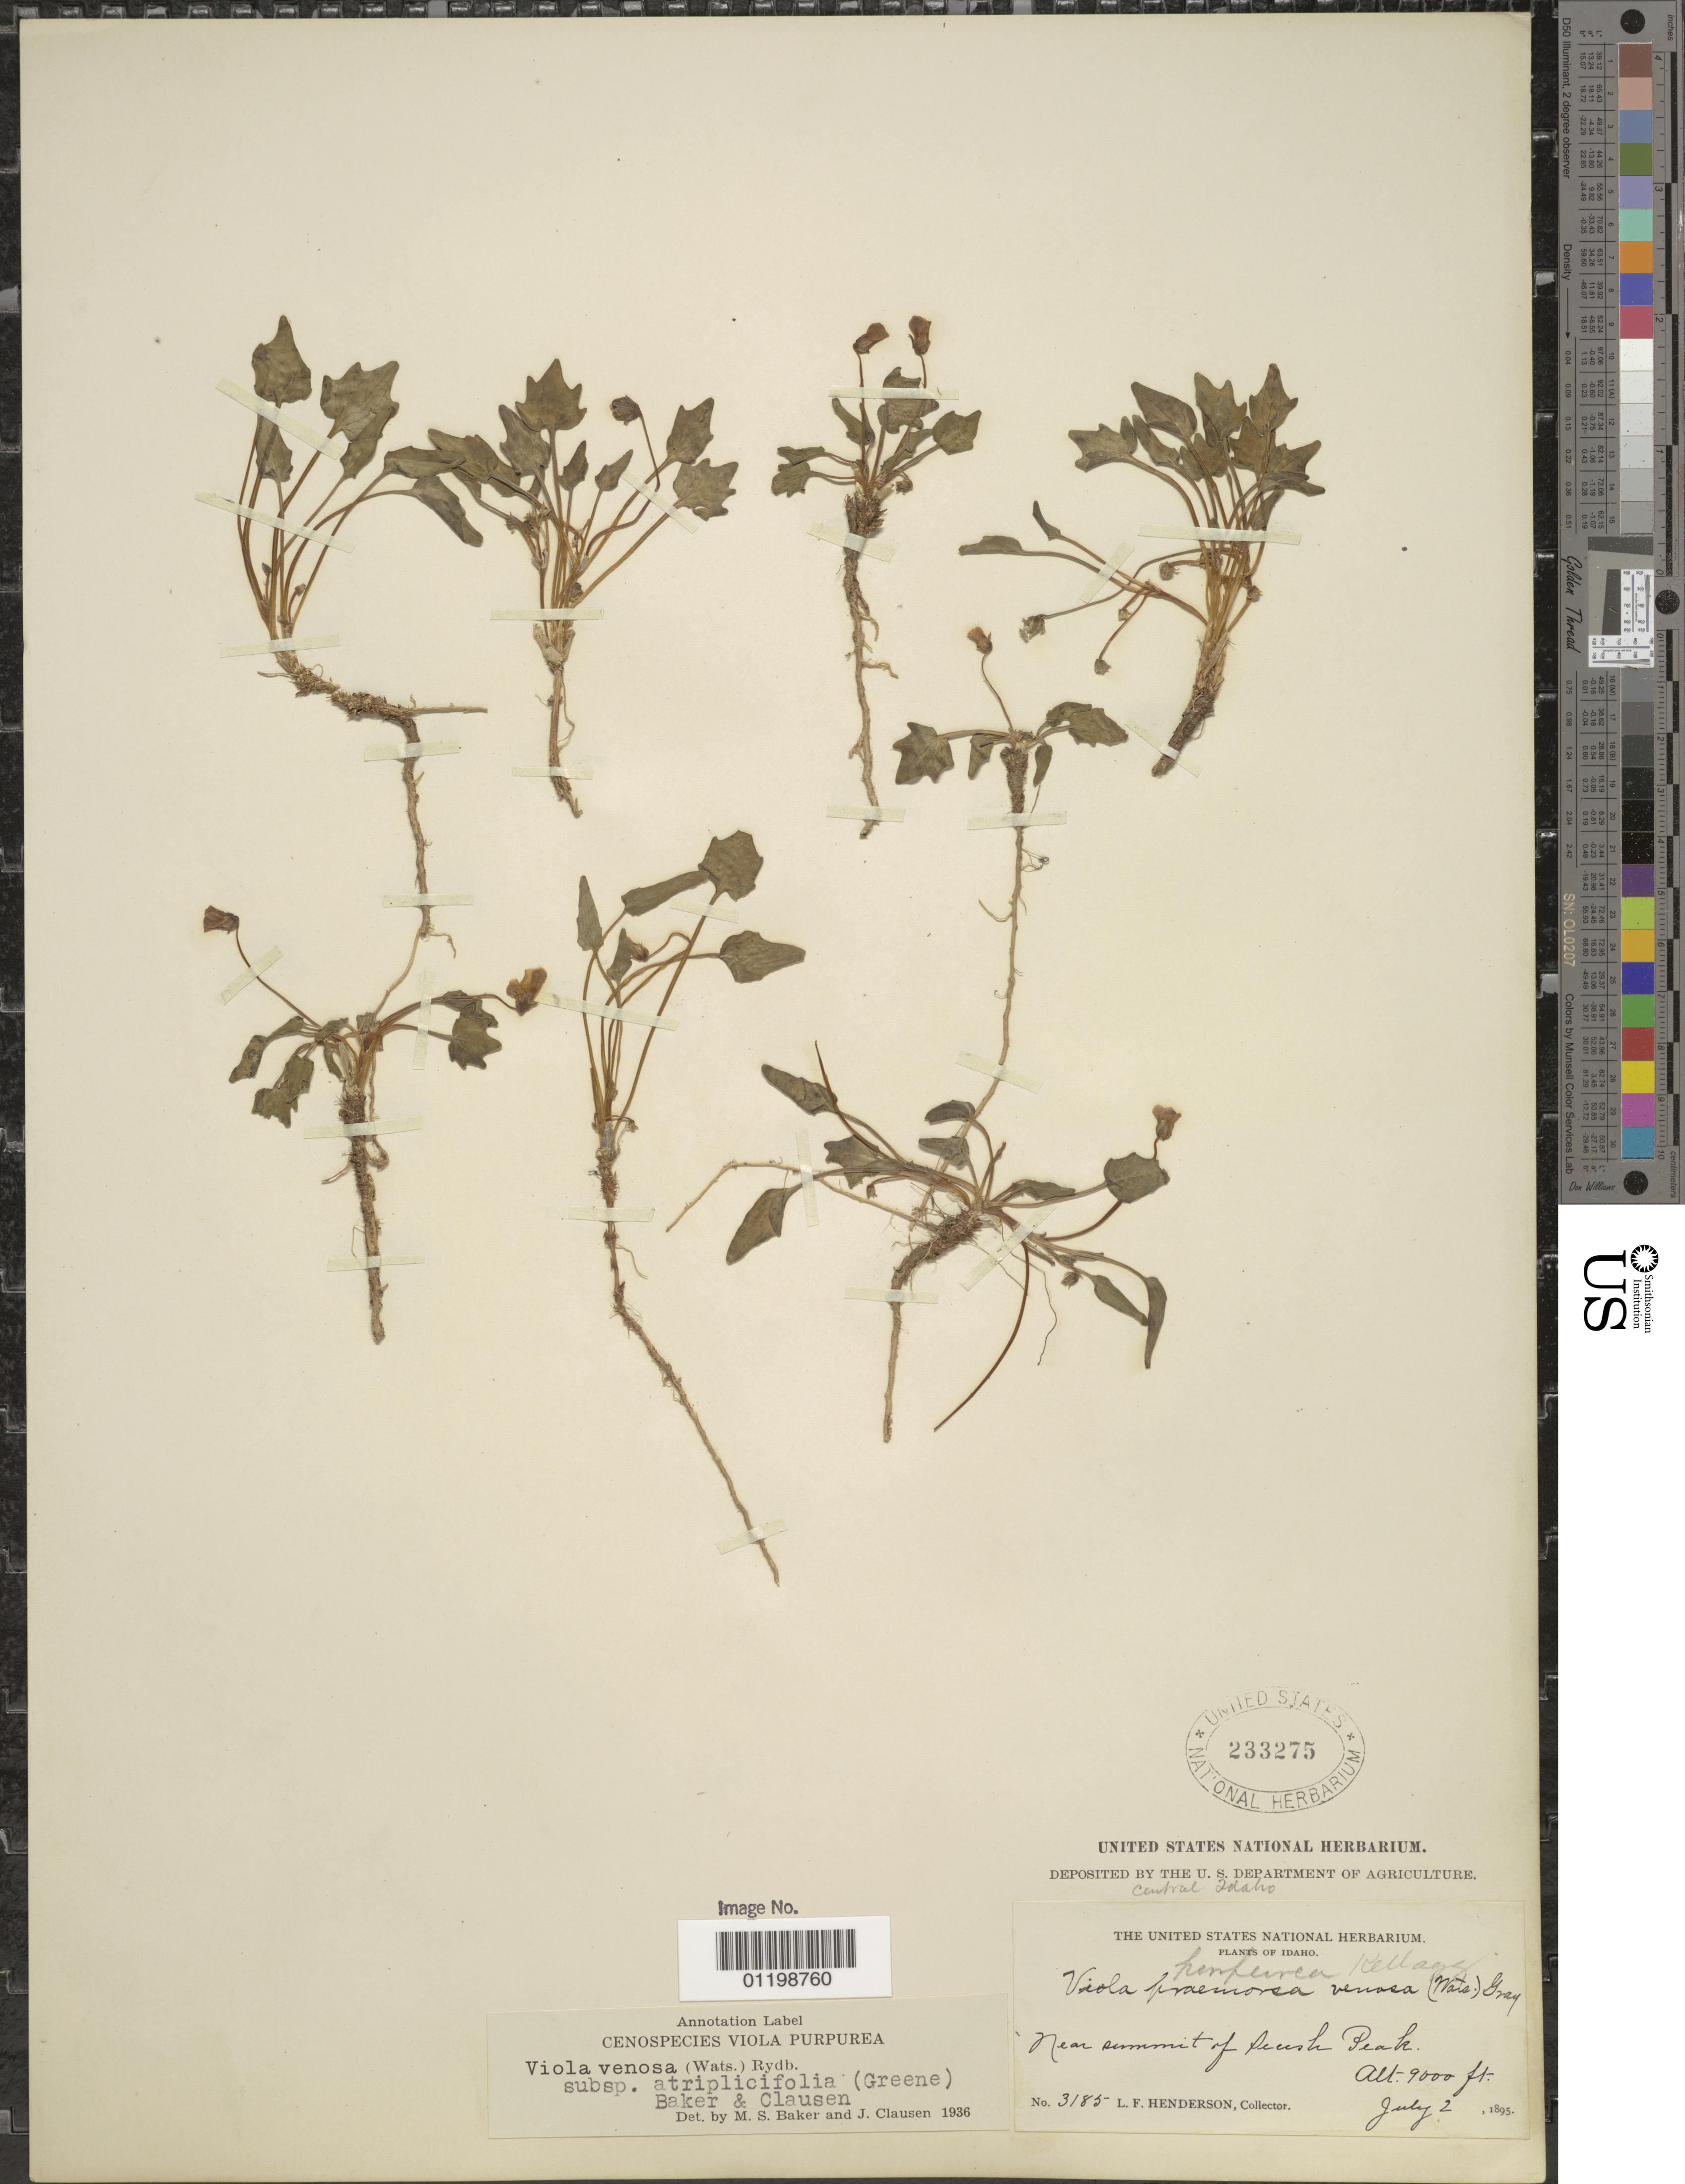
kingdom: Plantae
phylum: Tracheophyta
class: Magnoliopsida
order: Malpighiales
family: Violaceae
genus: Viola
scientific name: Viola venosa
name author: (S. Watson) Rydb.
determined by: Baker, M. S.; Clausen, J.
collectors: L. F. Henderson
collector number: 3185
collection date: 1895-07-02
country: United States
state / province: Idaho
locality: near summit of Sesesh Peak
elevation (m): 2743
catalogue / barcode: US 233275